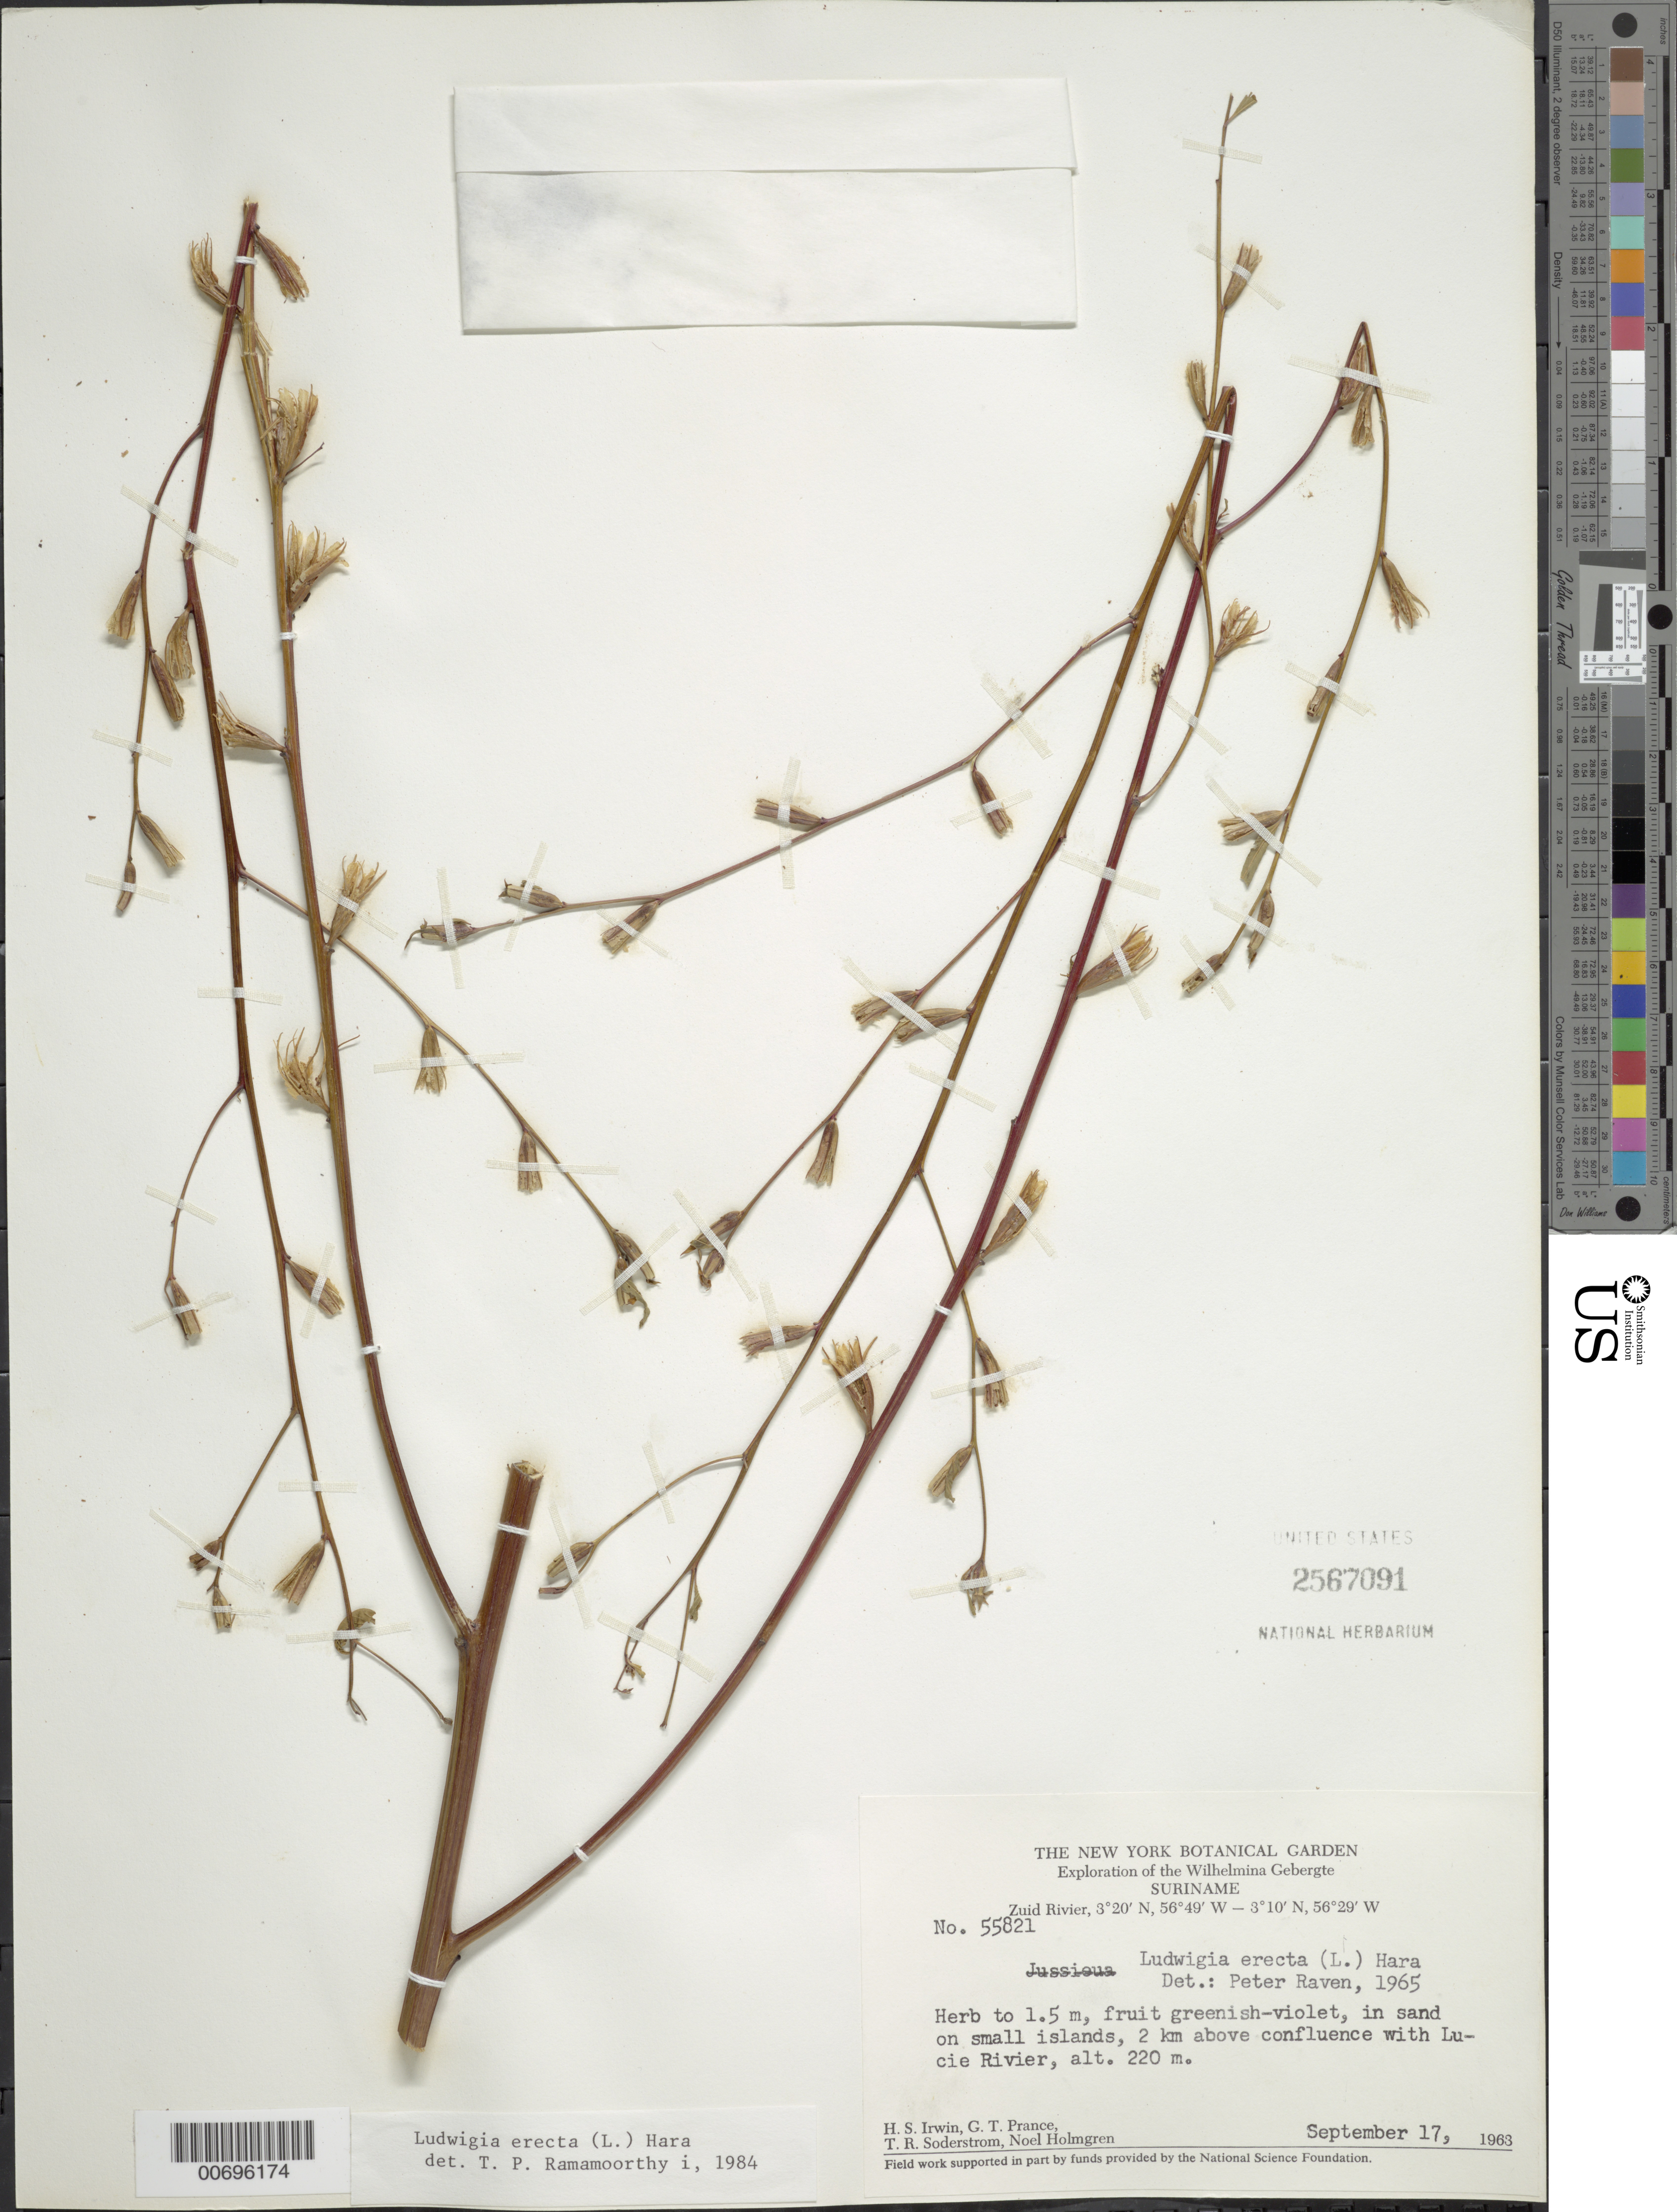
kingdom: Plantae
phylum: Tracheophyta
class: Magnoliopsida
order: Myrtales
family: Onagraceae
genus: Ludwigia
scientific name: Ludwigia erecta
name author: (L.) H. Hara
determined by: Ramamoorthy, T. P.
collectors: H. Irwin, G. T. Prance, T. R. Soderstrom & N. H. Holmgren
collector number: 55821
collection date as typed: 17-Sep-63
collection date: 1963-09-17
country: Suriname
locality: Zuid River, 2 km above confluence with Lucie R., Wilhelmina Gebergte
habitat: In sand on small islands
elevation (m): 220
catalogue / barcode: US 2567091